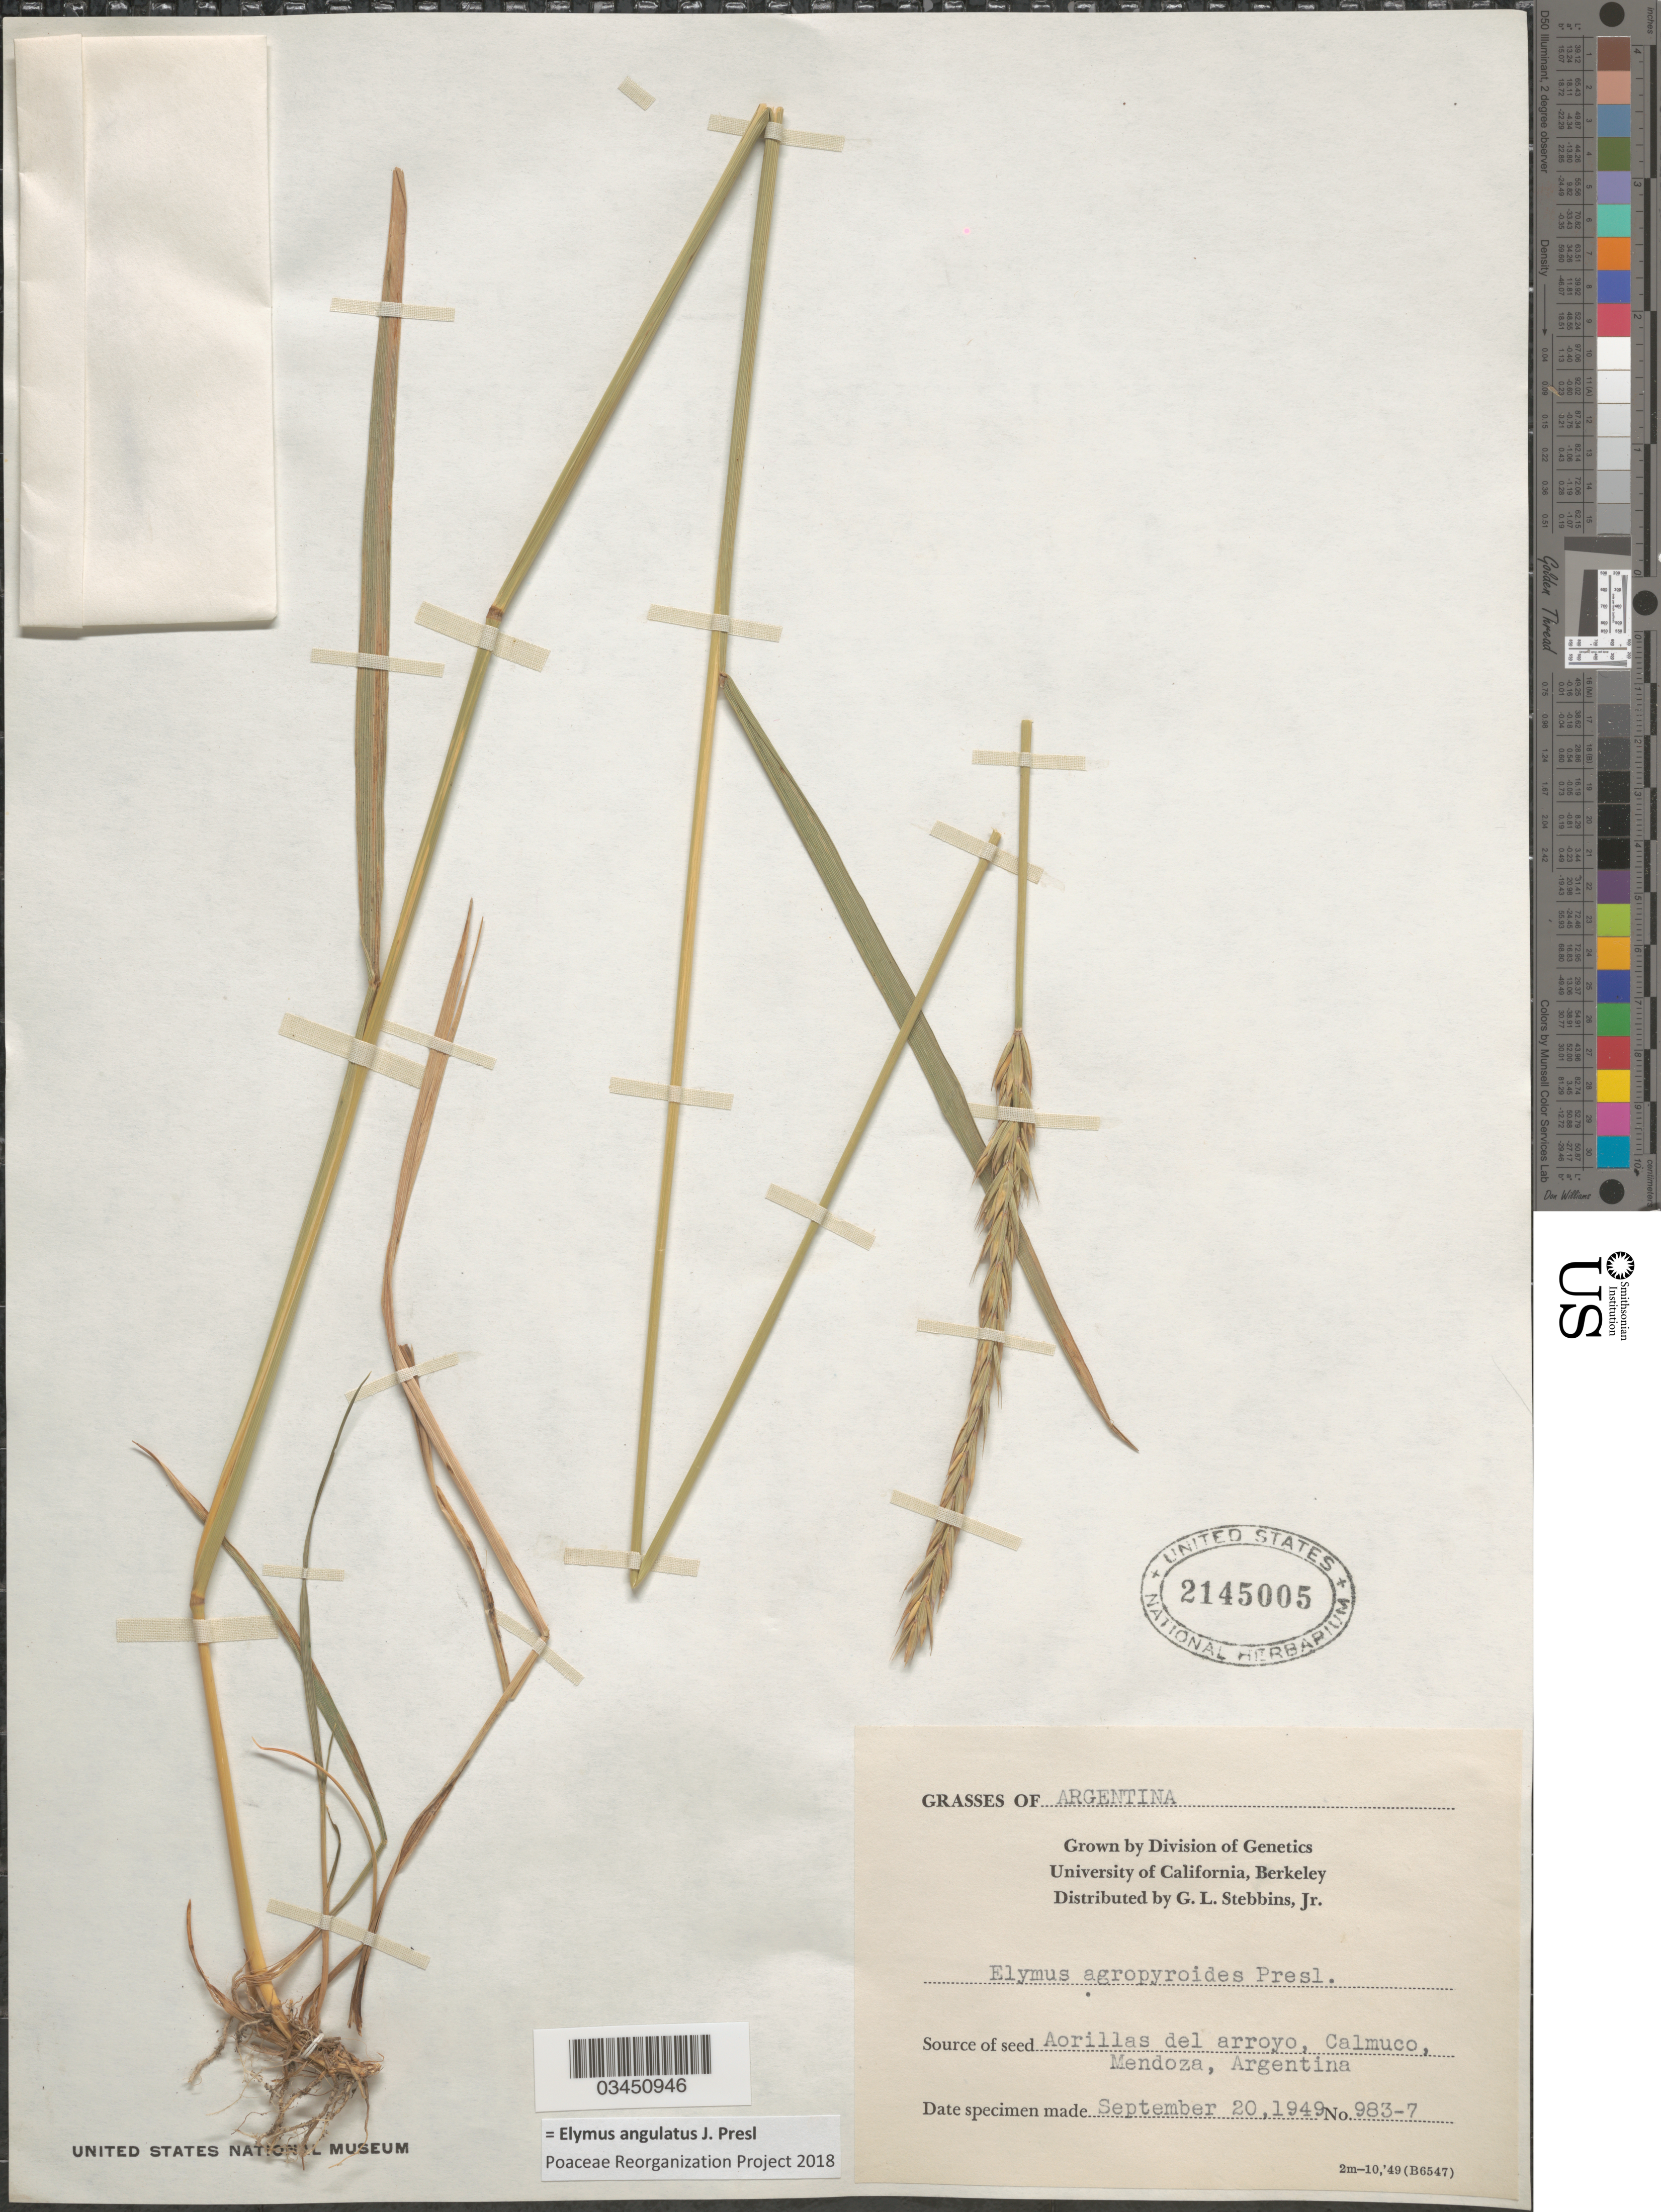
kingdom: Plantae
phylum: Tracheophyta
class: Liliopsida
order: Poales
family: Poaceae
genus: Elymus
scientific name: Elymus angulatus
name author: J. Presl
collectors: G. L. Stebbins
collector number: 983-7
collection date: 1949-09-20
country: United States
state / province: California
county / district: Alameda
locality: Grown by Division of Genetics University of California, Berkeley.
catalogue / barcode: US 2145005